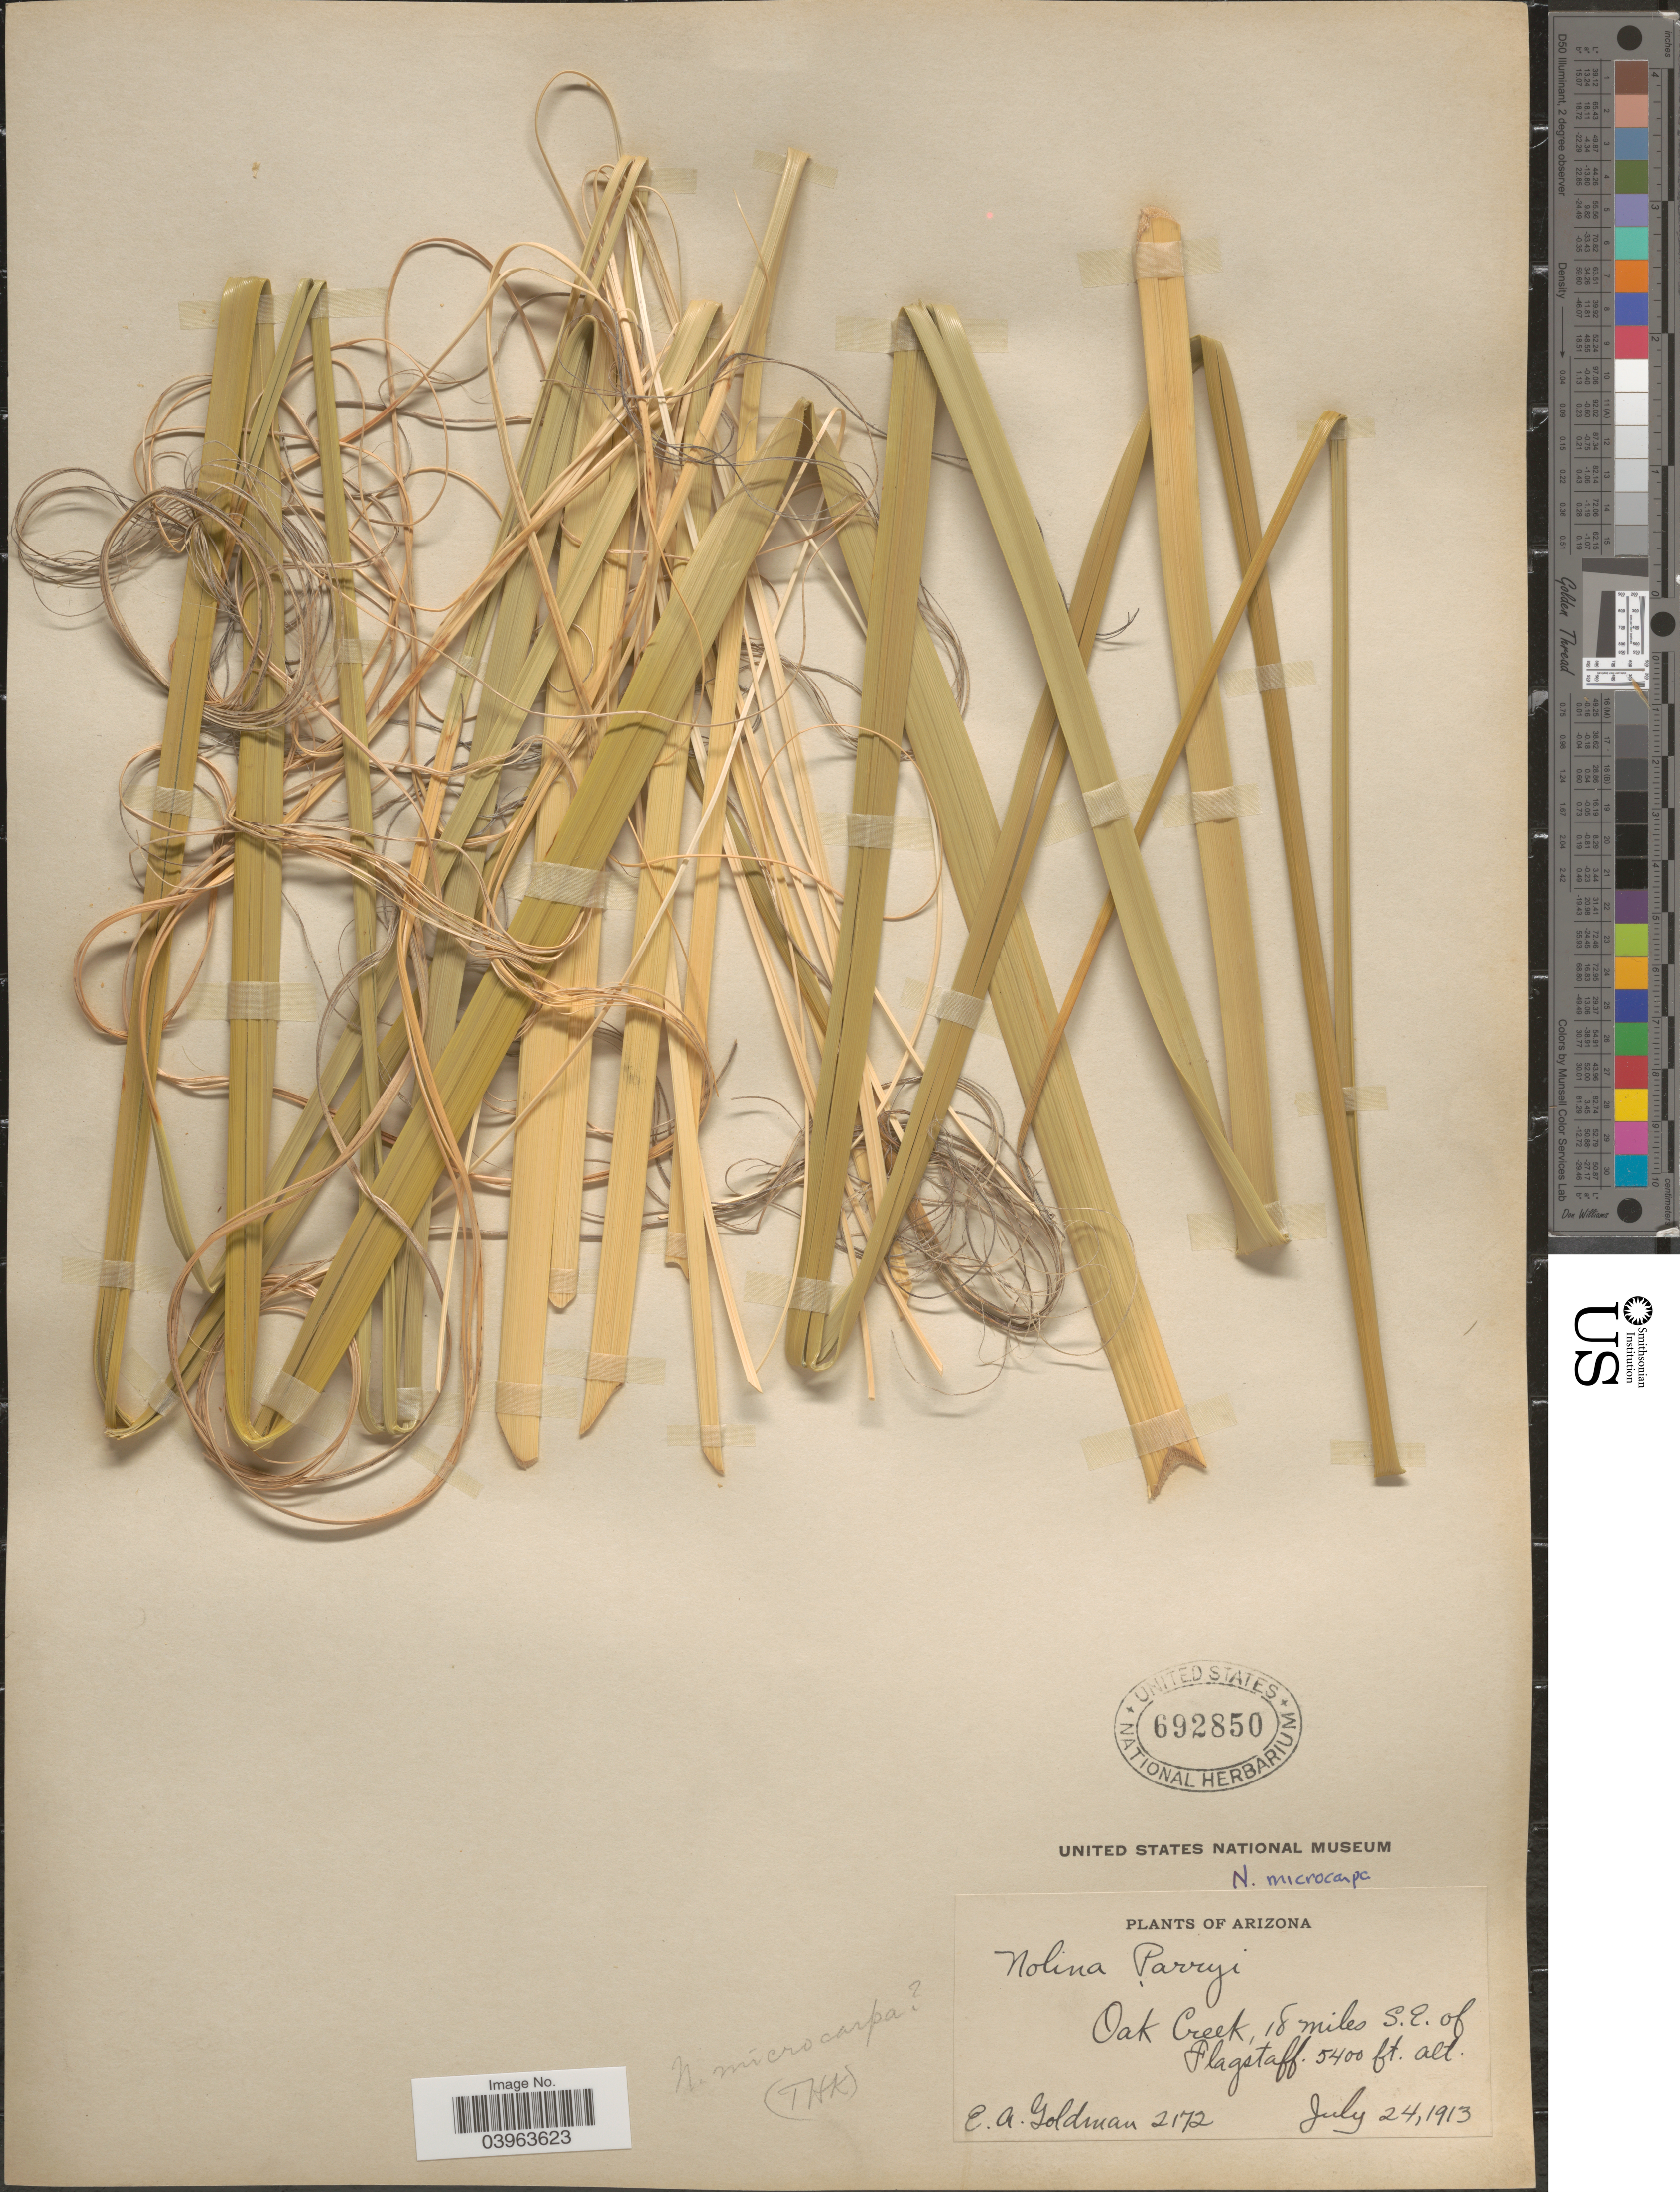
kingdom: Plantae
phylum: Tracheophyta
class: Liliopsida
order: Asparagales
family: Asparagaceae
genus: Nolina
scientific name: Nolina microcarpa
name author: S. Watson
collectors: E. A. Goldman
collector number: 2172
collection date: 1913-07-24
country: United States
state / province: Arizona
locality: Oak Creek, 18 miles S.E. of Flagstaff.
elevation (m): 1646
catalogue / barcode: US 692850